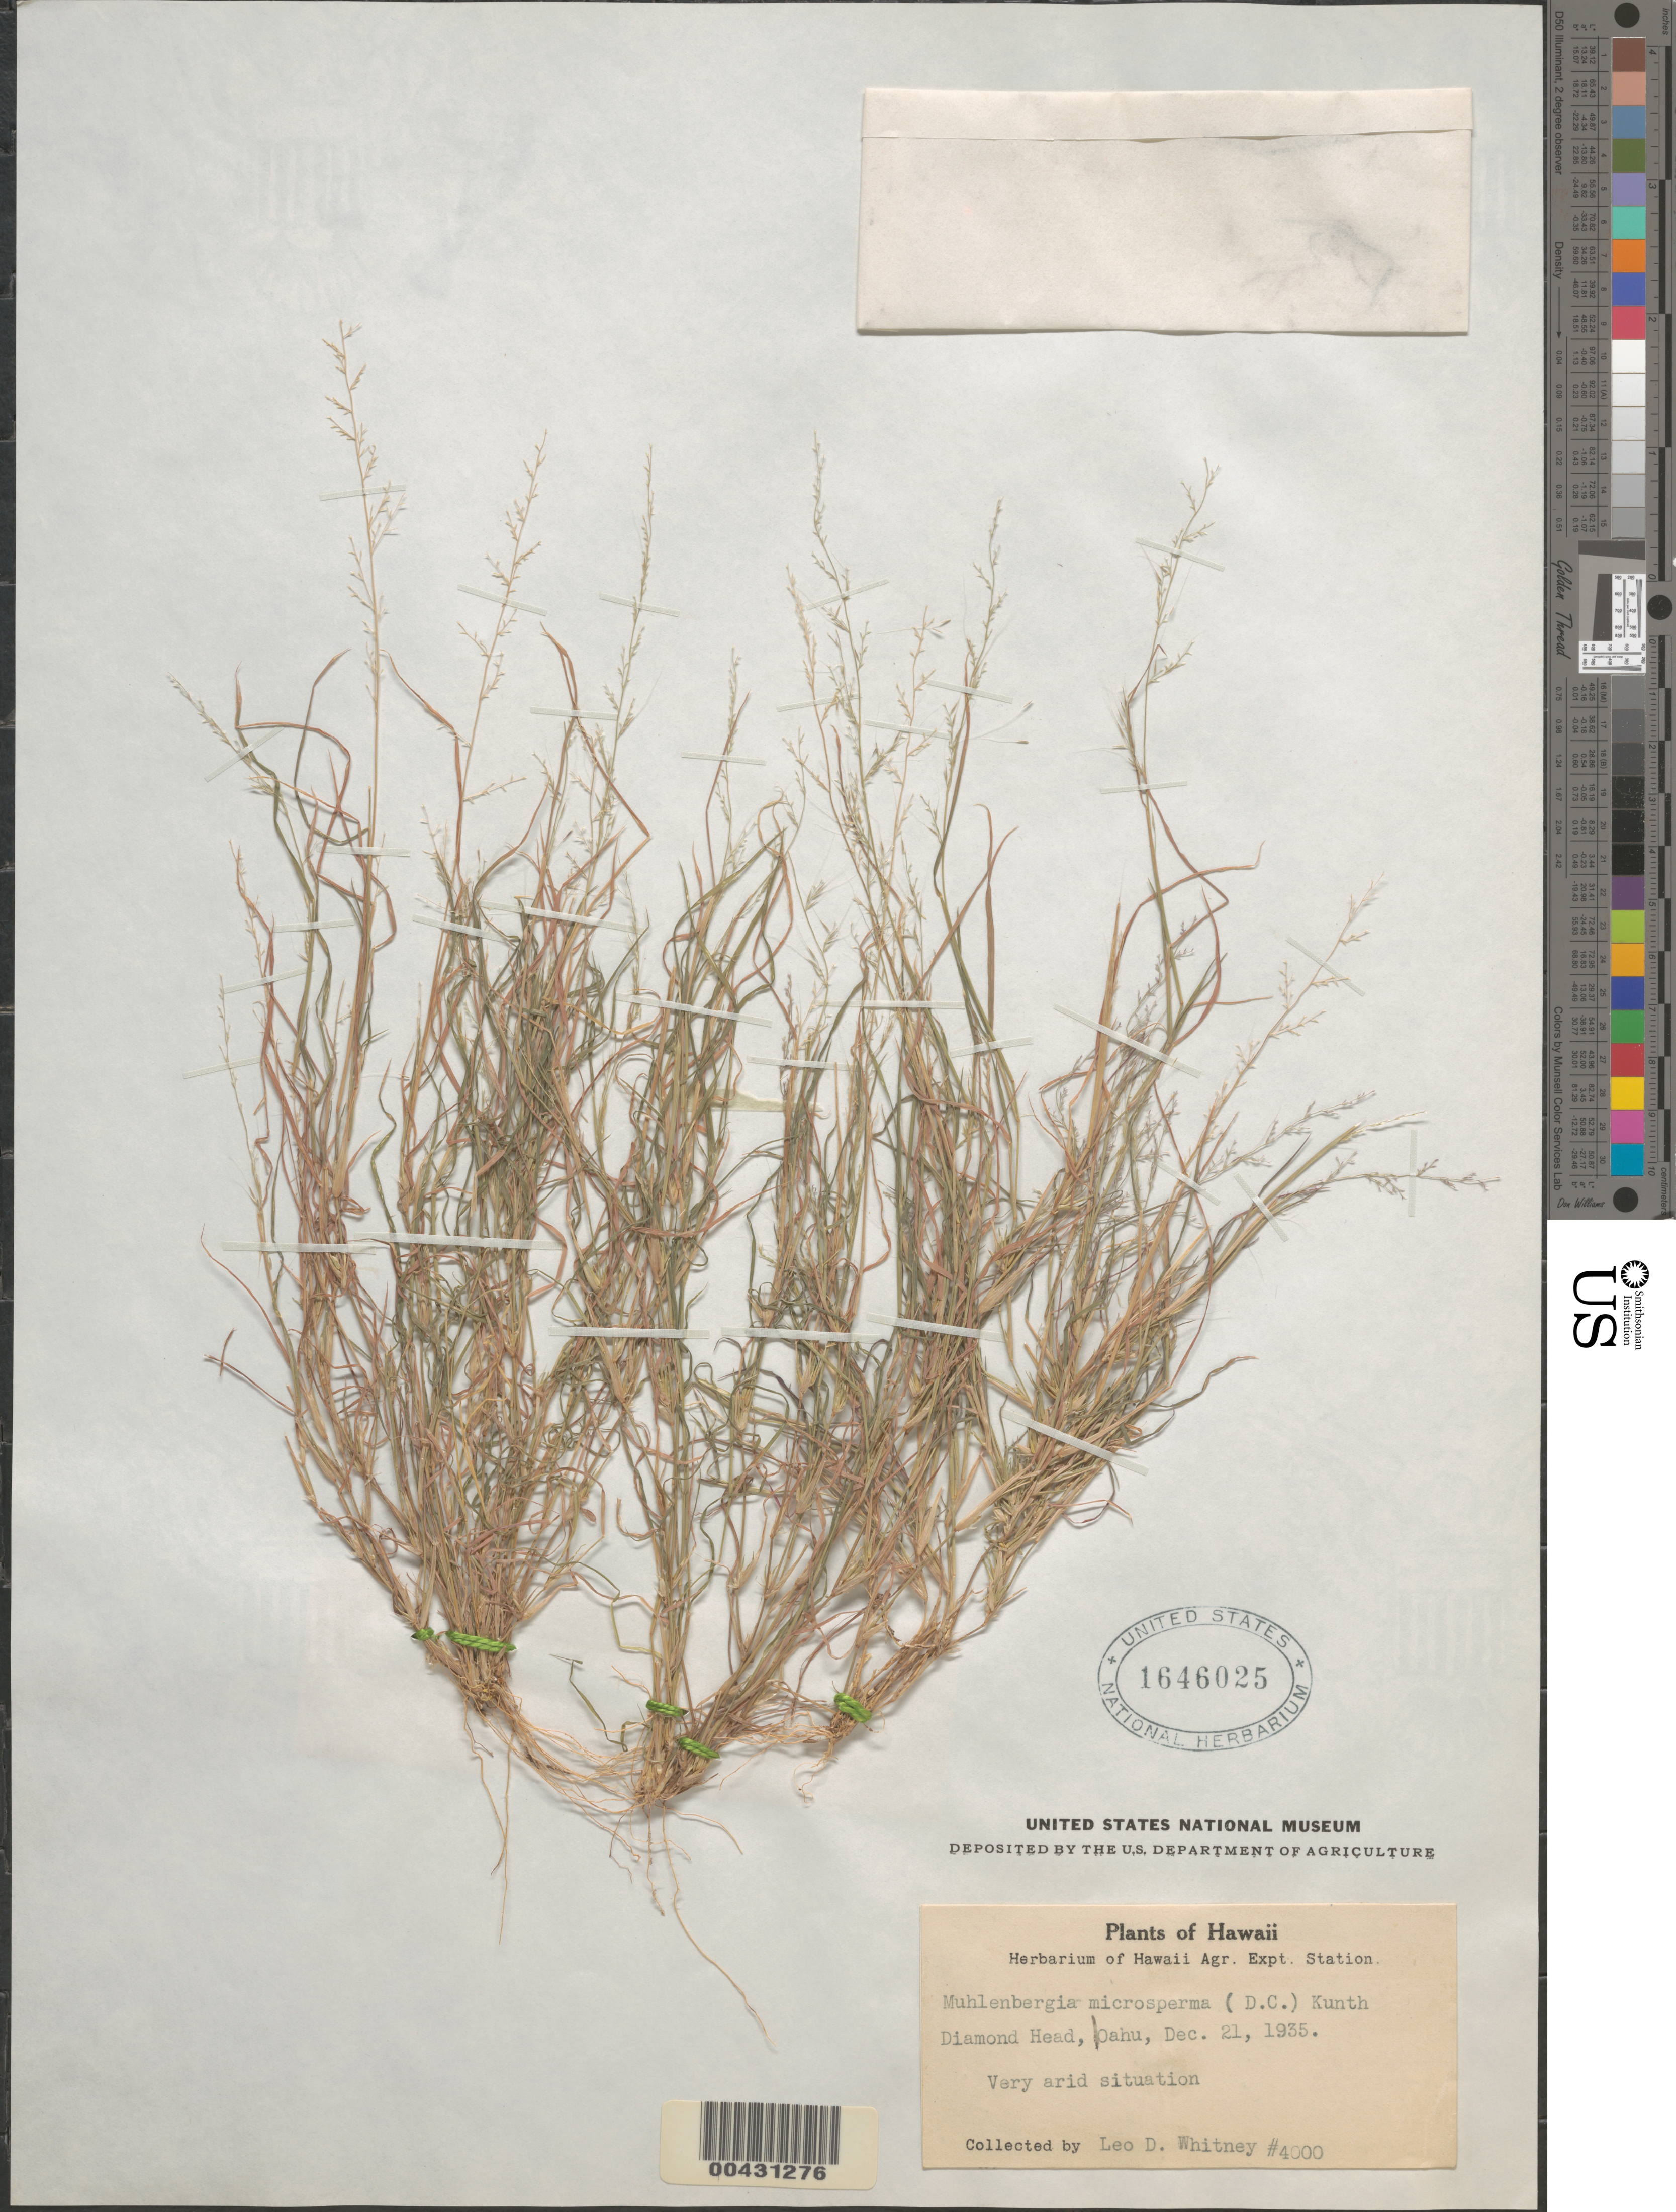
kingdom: Plantae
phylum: Tracheophyta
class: Liliopsida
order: Poales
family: Poaceae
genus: Muhlenbergia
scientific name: Muhlenbergia microsperma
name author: (DC.) Kunth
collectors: L. Whitney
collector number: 4000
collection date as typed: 21 Dec 1935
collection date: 1935-12-21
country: United States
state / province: Hawaii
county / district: Honolulu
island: Oahu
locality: Diamond Head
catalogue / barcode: US 1646025